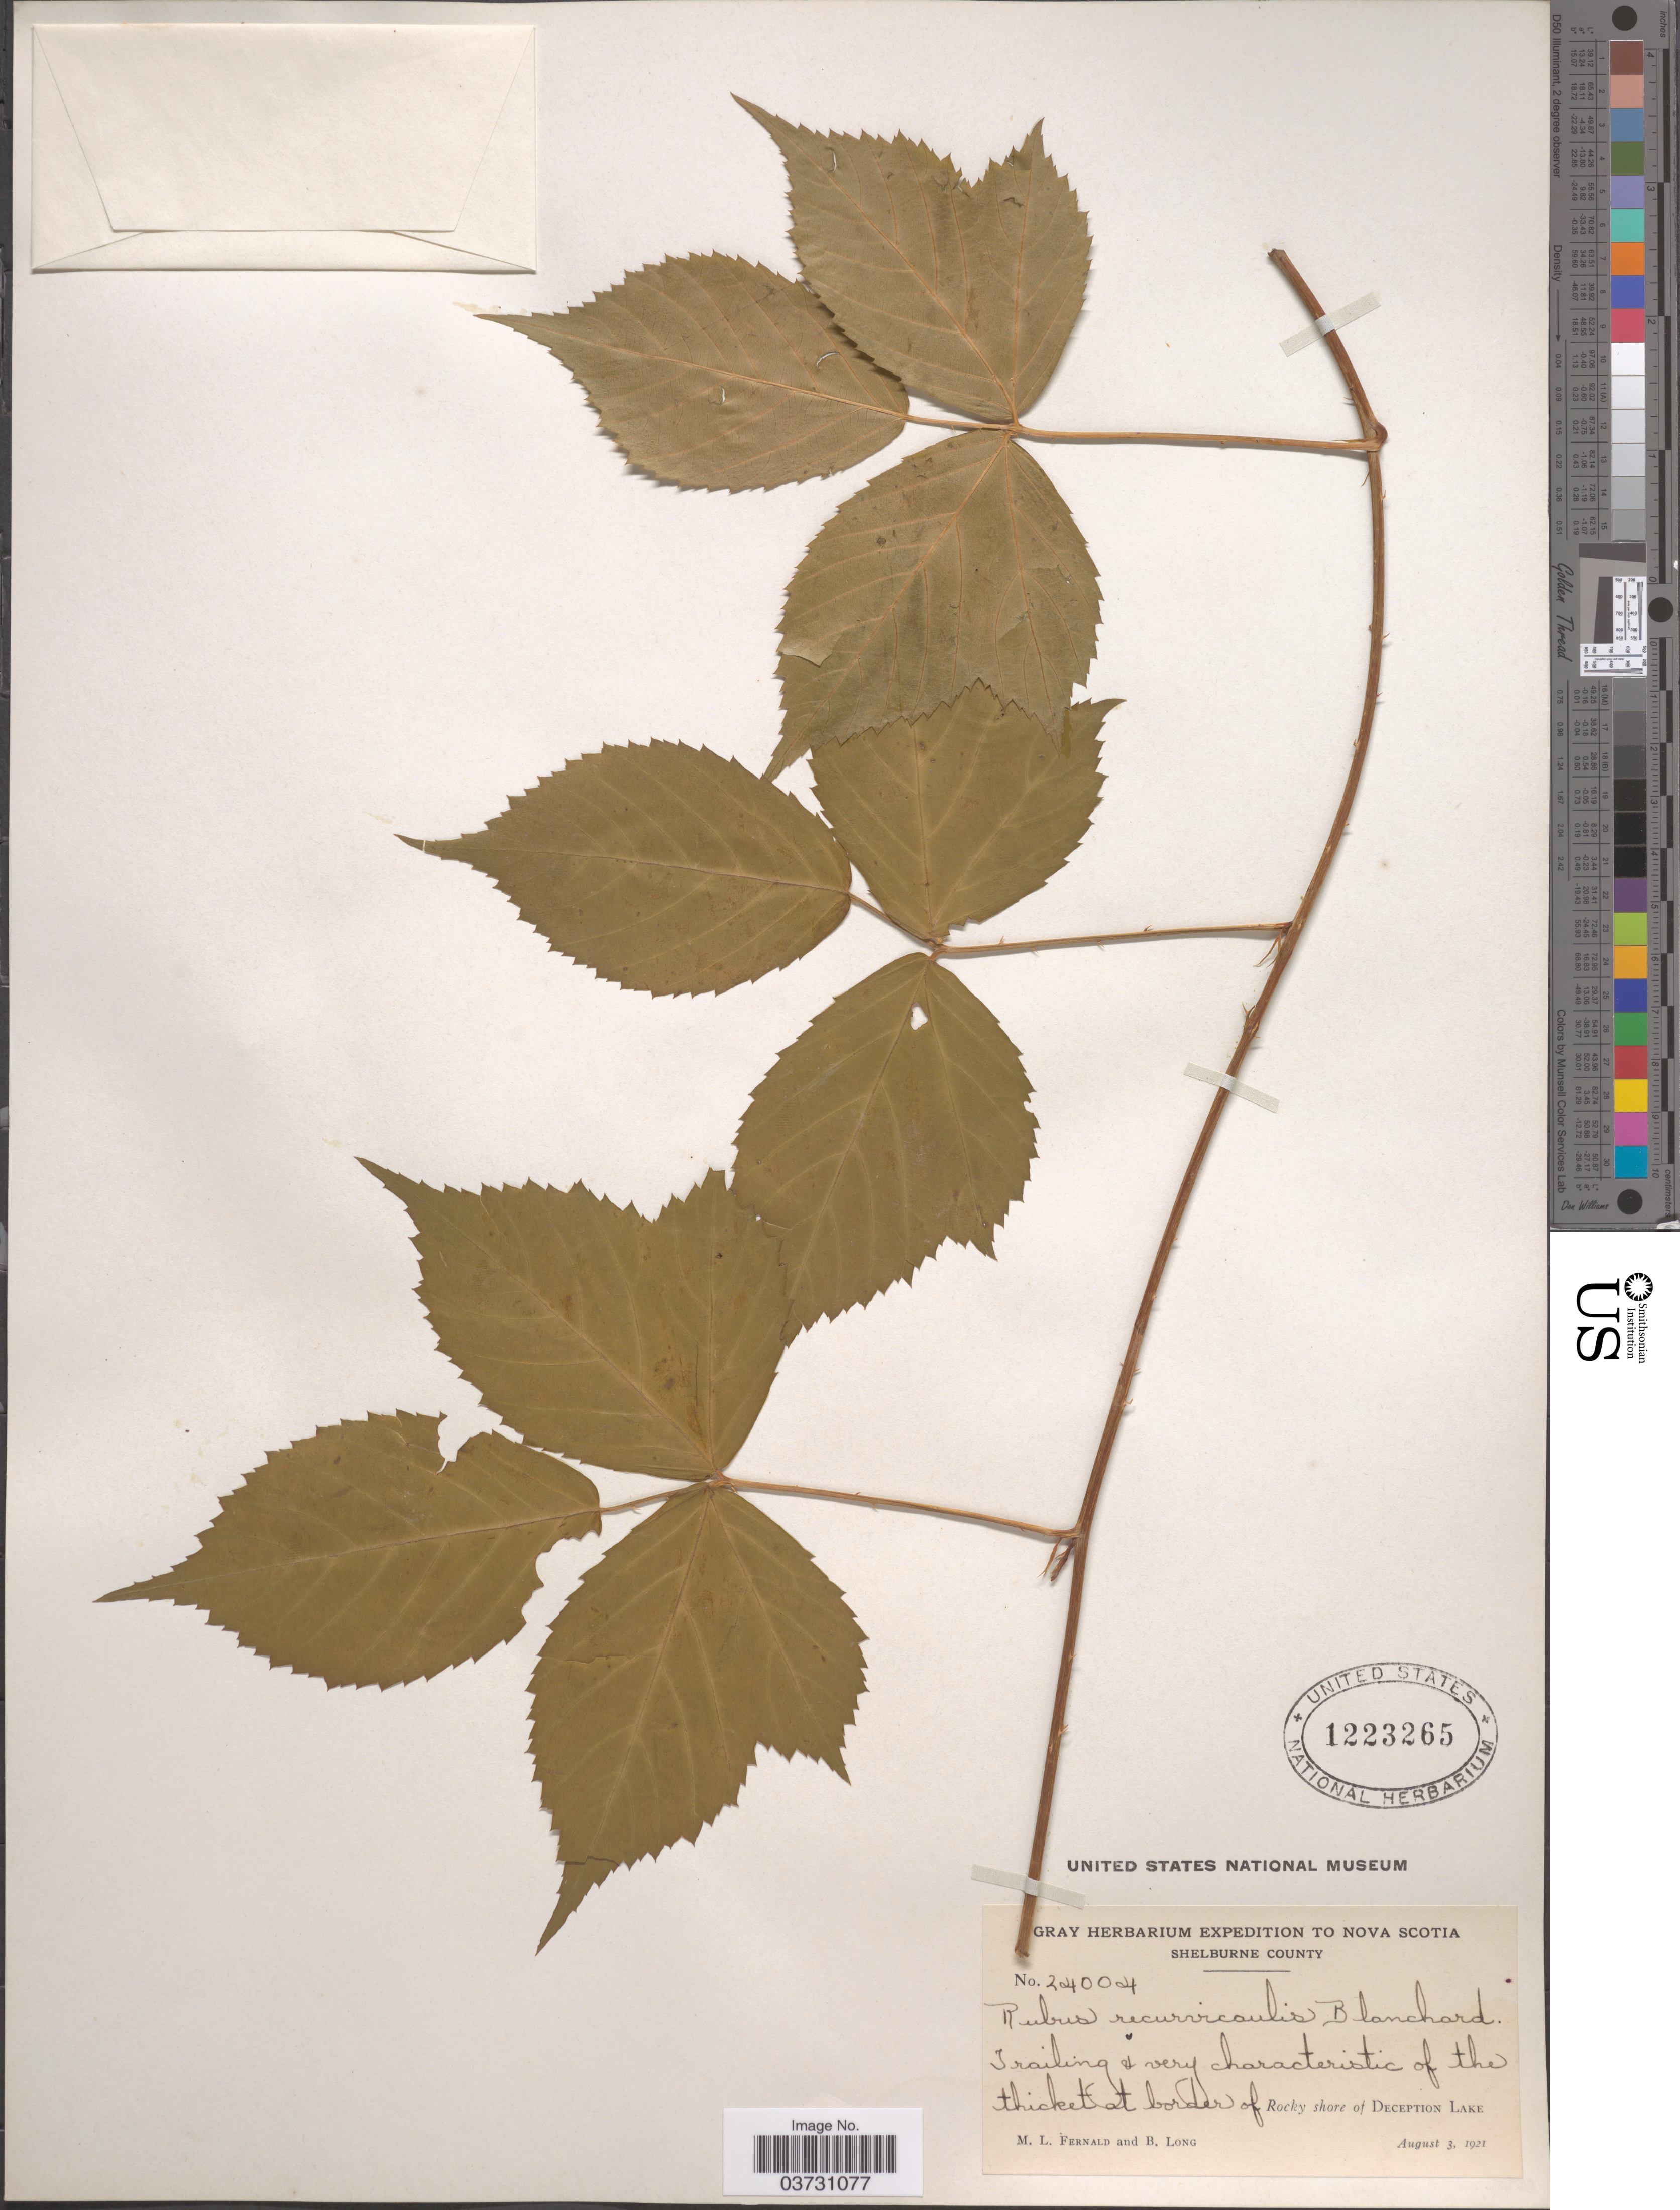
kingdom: Plantae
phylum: Tracheophyta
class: Magnoliopsida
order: Rosales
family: Rosaceae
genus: Rubus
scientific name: Rubus recurvicaulis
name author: Blanch.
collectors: M. L. Fernald & B. Long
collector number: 24004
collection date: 1921-08-03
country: Canada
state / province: Nova Scotia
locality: Shelburne County. Trailing & very characteristic of the thicket at border of rocky shore of Deception Lake.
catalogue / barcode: US 1223265